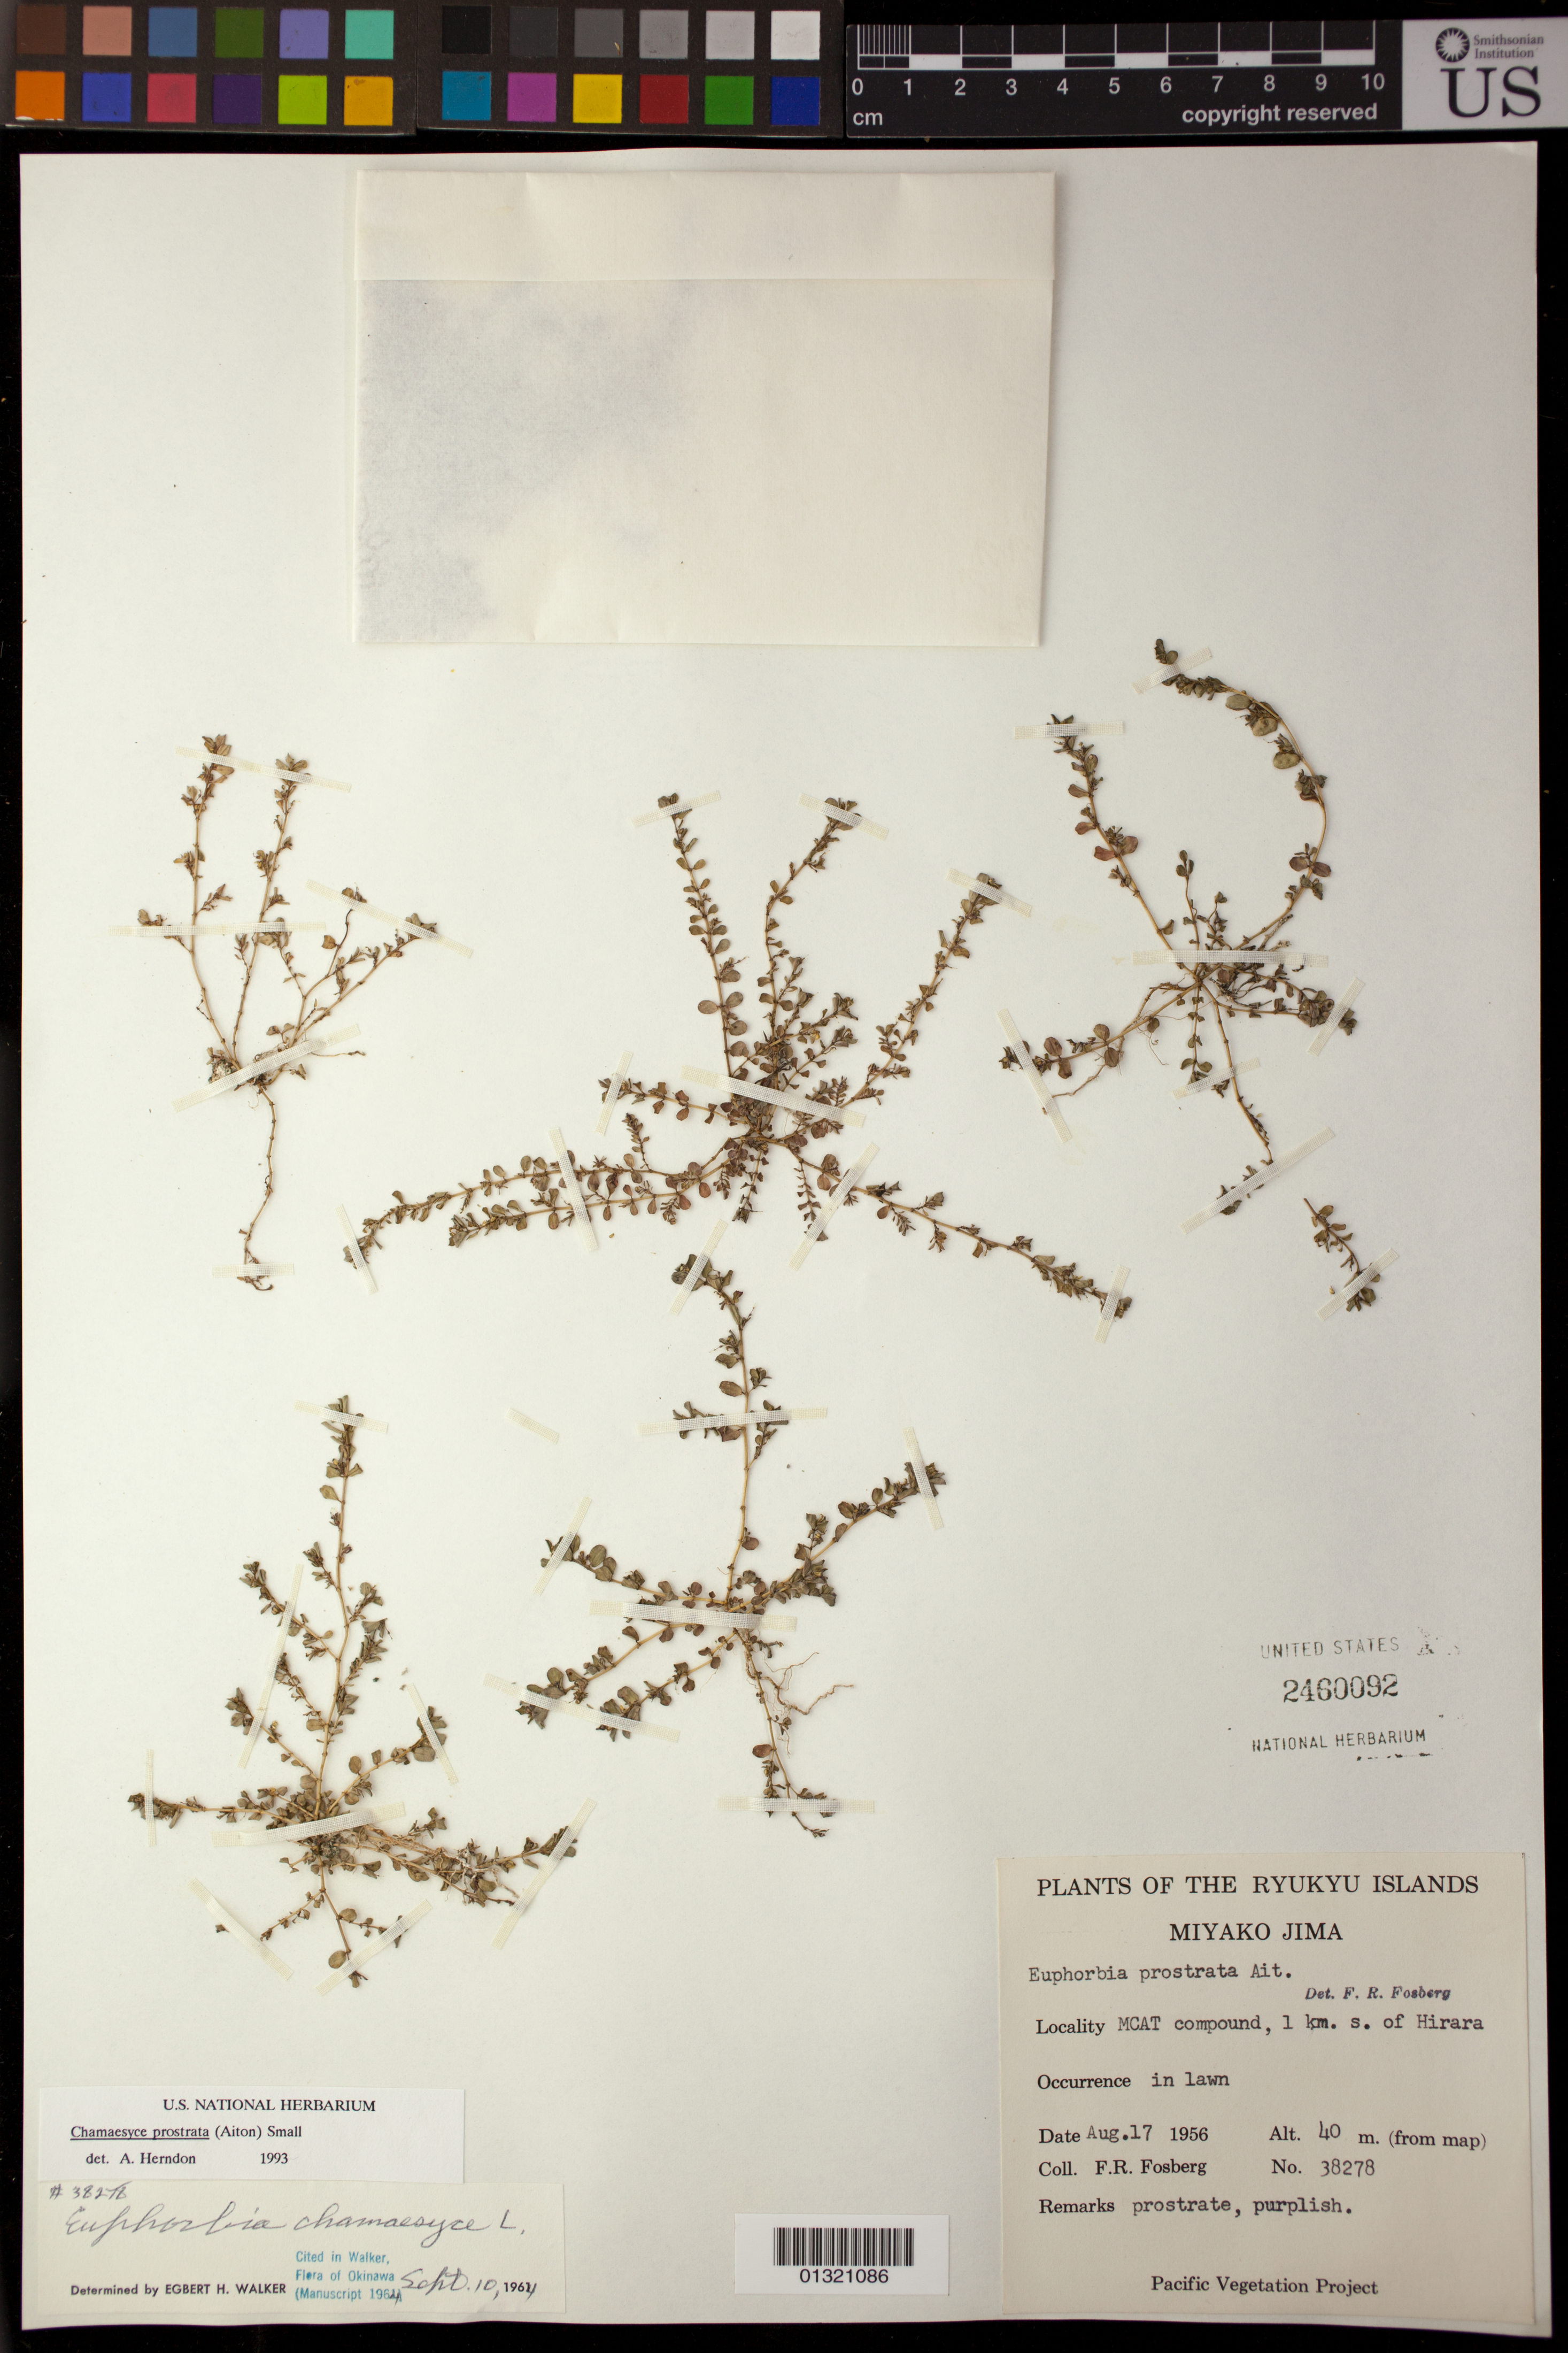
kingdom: Plantae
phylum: Tracheophyta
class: Magnoliopsida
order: Malpighiales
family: Euphorbiaceae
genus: Euphorbia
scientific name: Euphorbia prostrata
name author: Aiton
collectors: F. R. Fosberg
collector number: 38278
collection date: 1956-08-17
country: Japan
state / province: Okinawa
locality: Ryukyu Islands, Miyako Jima, MCAT compound, 1 km. s. of Hirara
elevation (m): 40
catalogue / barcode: US 2460092